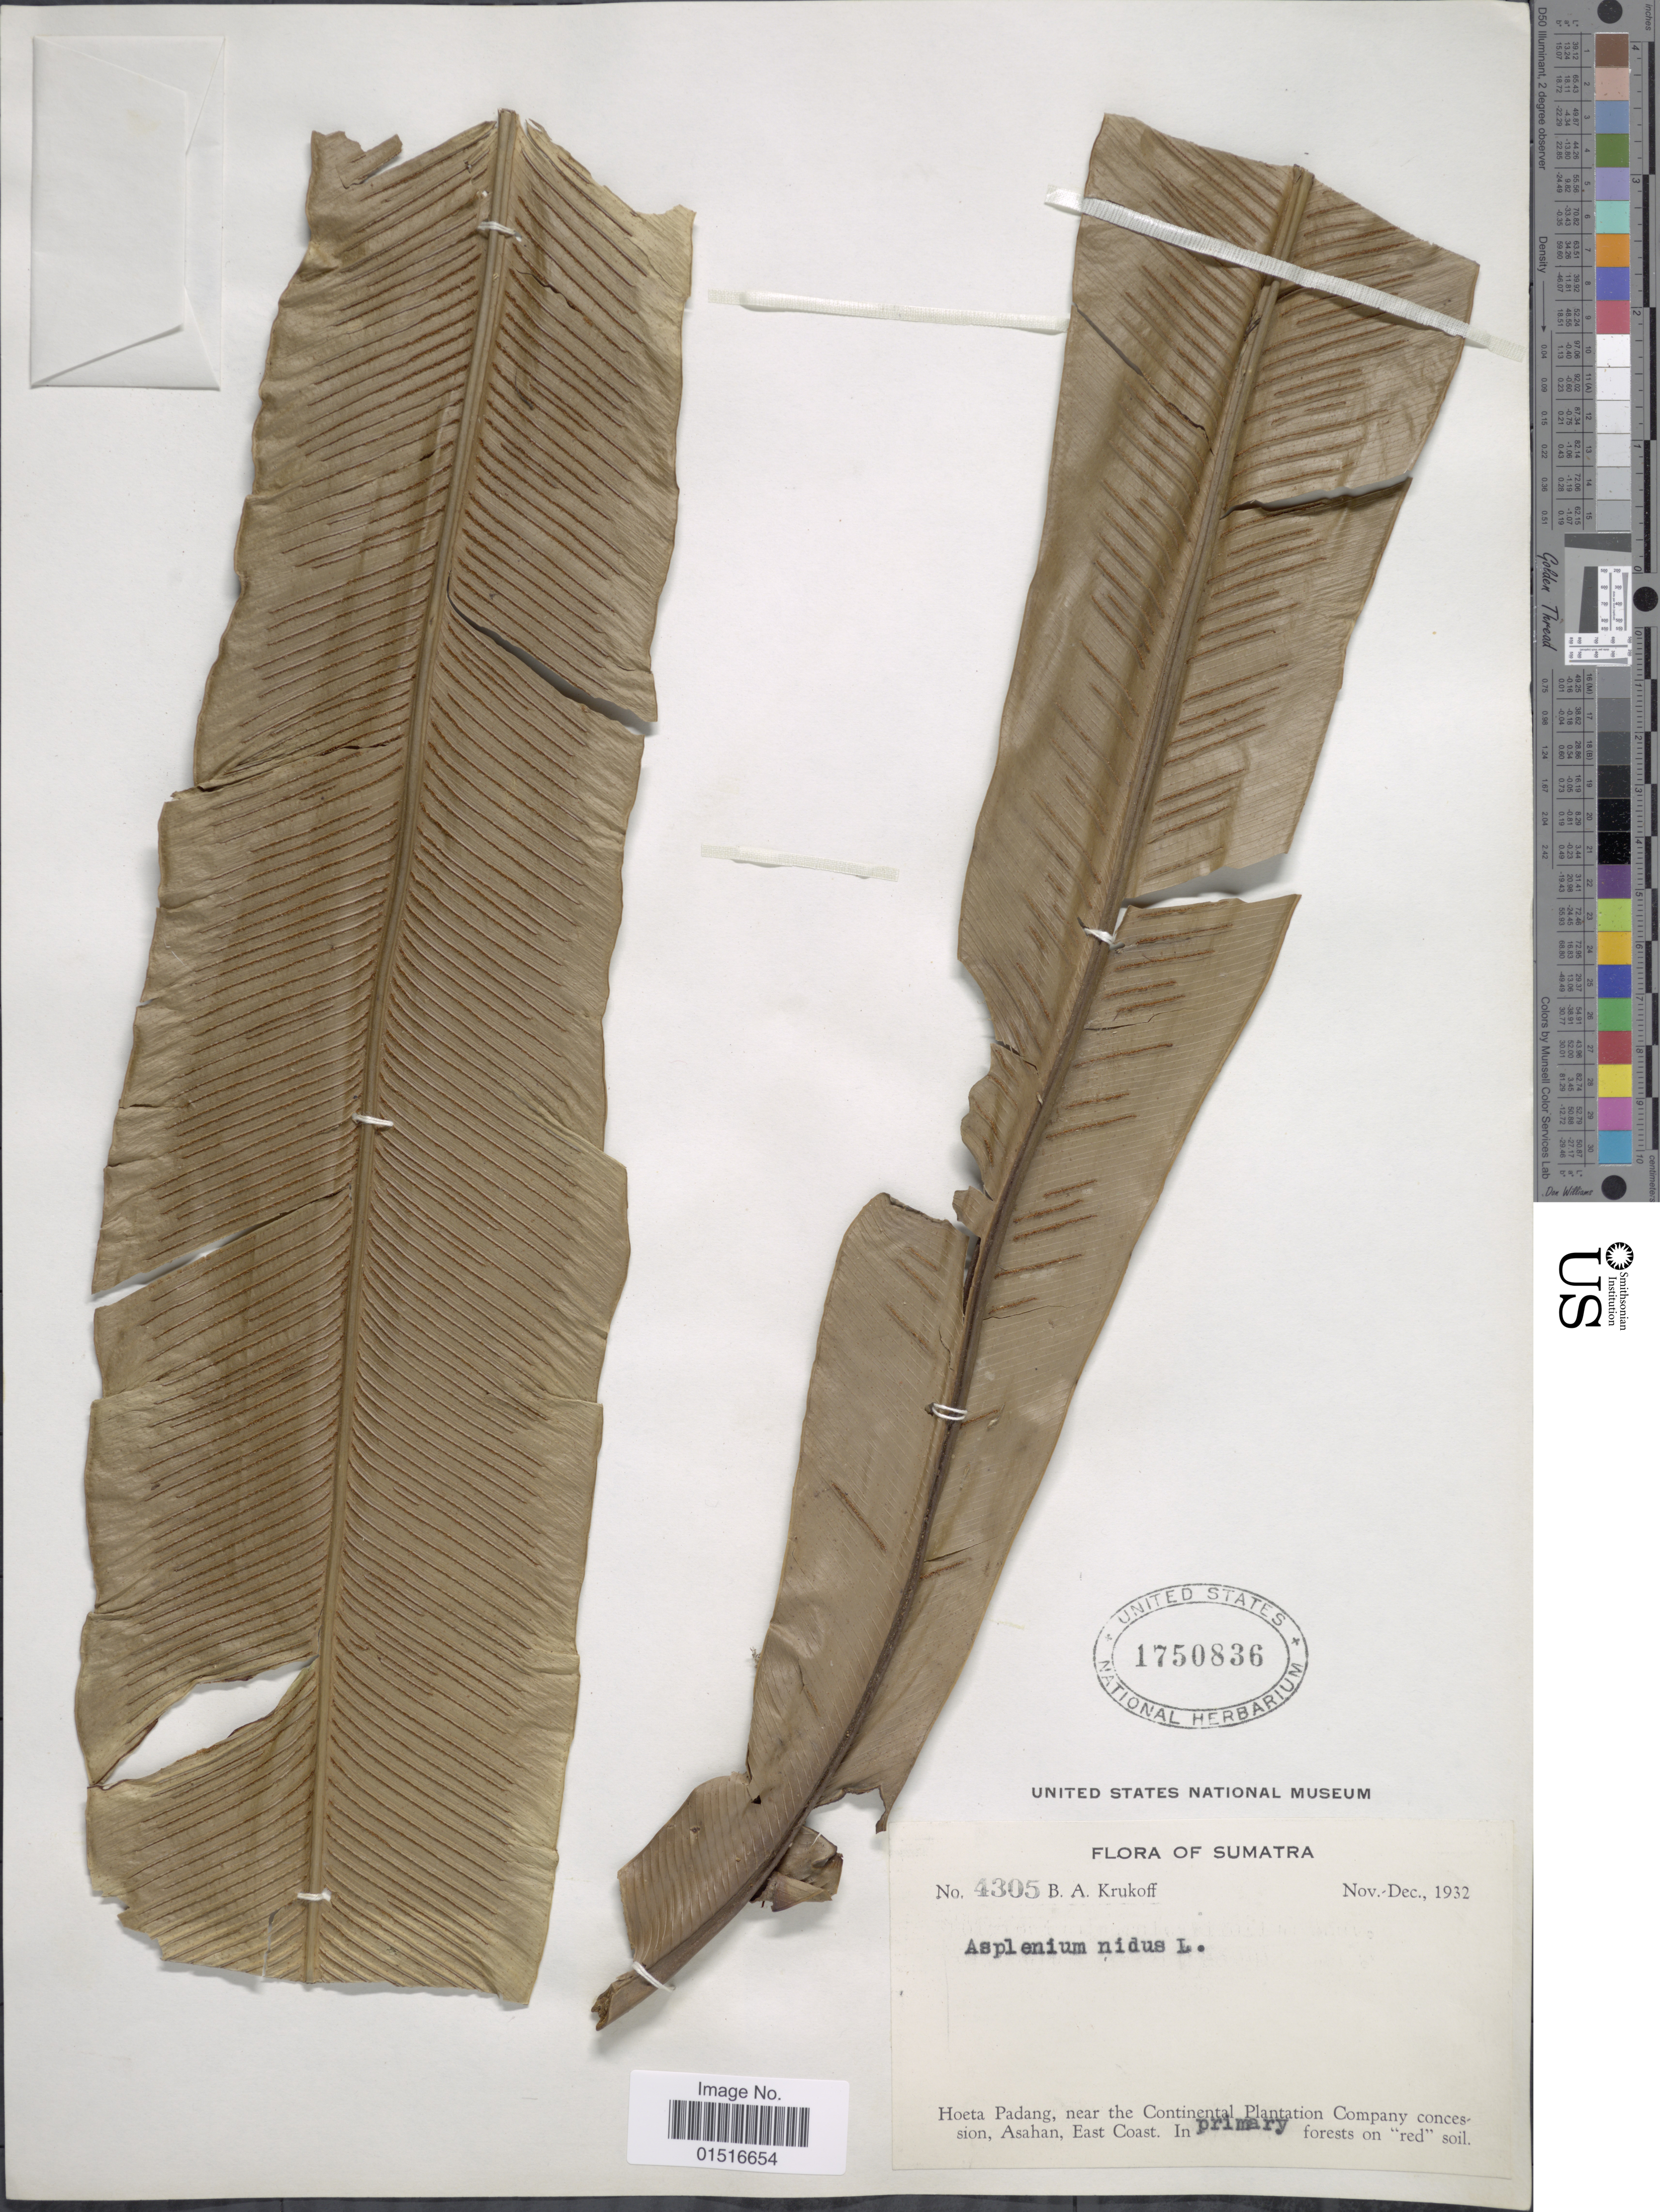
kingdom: Plantae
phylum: Tracheophyta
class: Polypodiopsida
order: Polypodiales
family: Aspleniaceae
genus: Asplenium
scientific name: Asplenium nidus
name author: L.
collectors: B. A. Krukoff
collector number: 4305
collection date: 1932-11/1932-12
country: Indonesia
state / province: Sumatra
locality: Hoeta Padang, near the Continental Plantation Company concession, Asahan, East Coast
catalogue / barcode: US 1750836